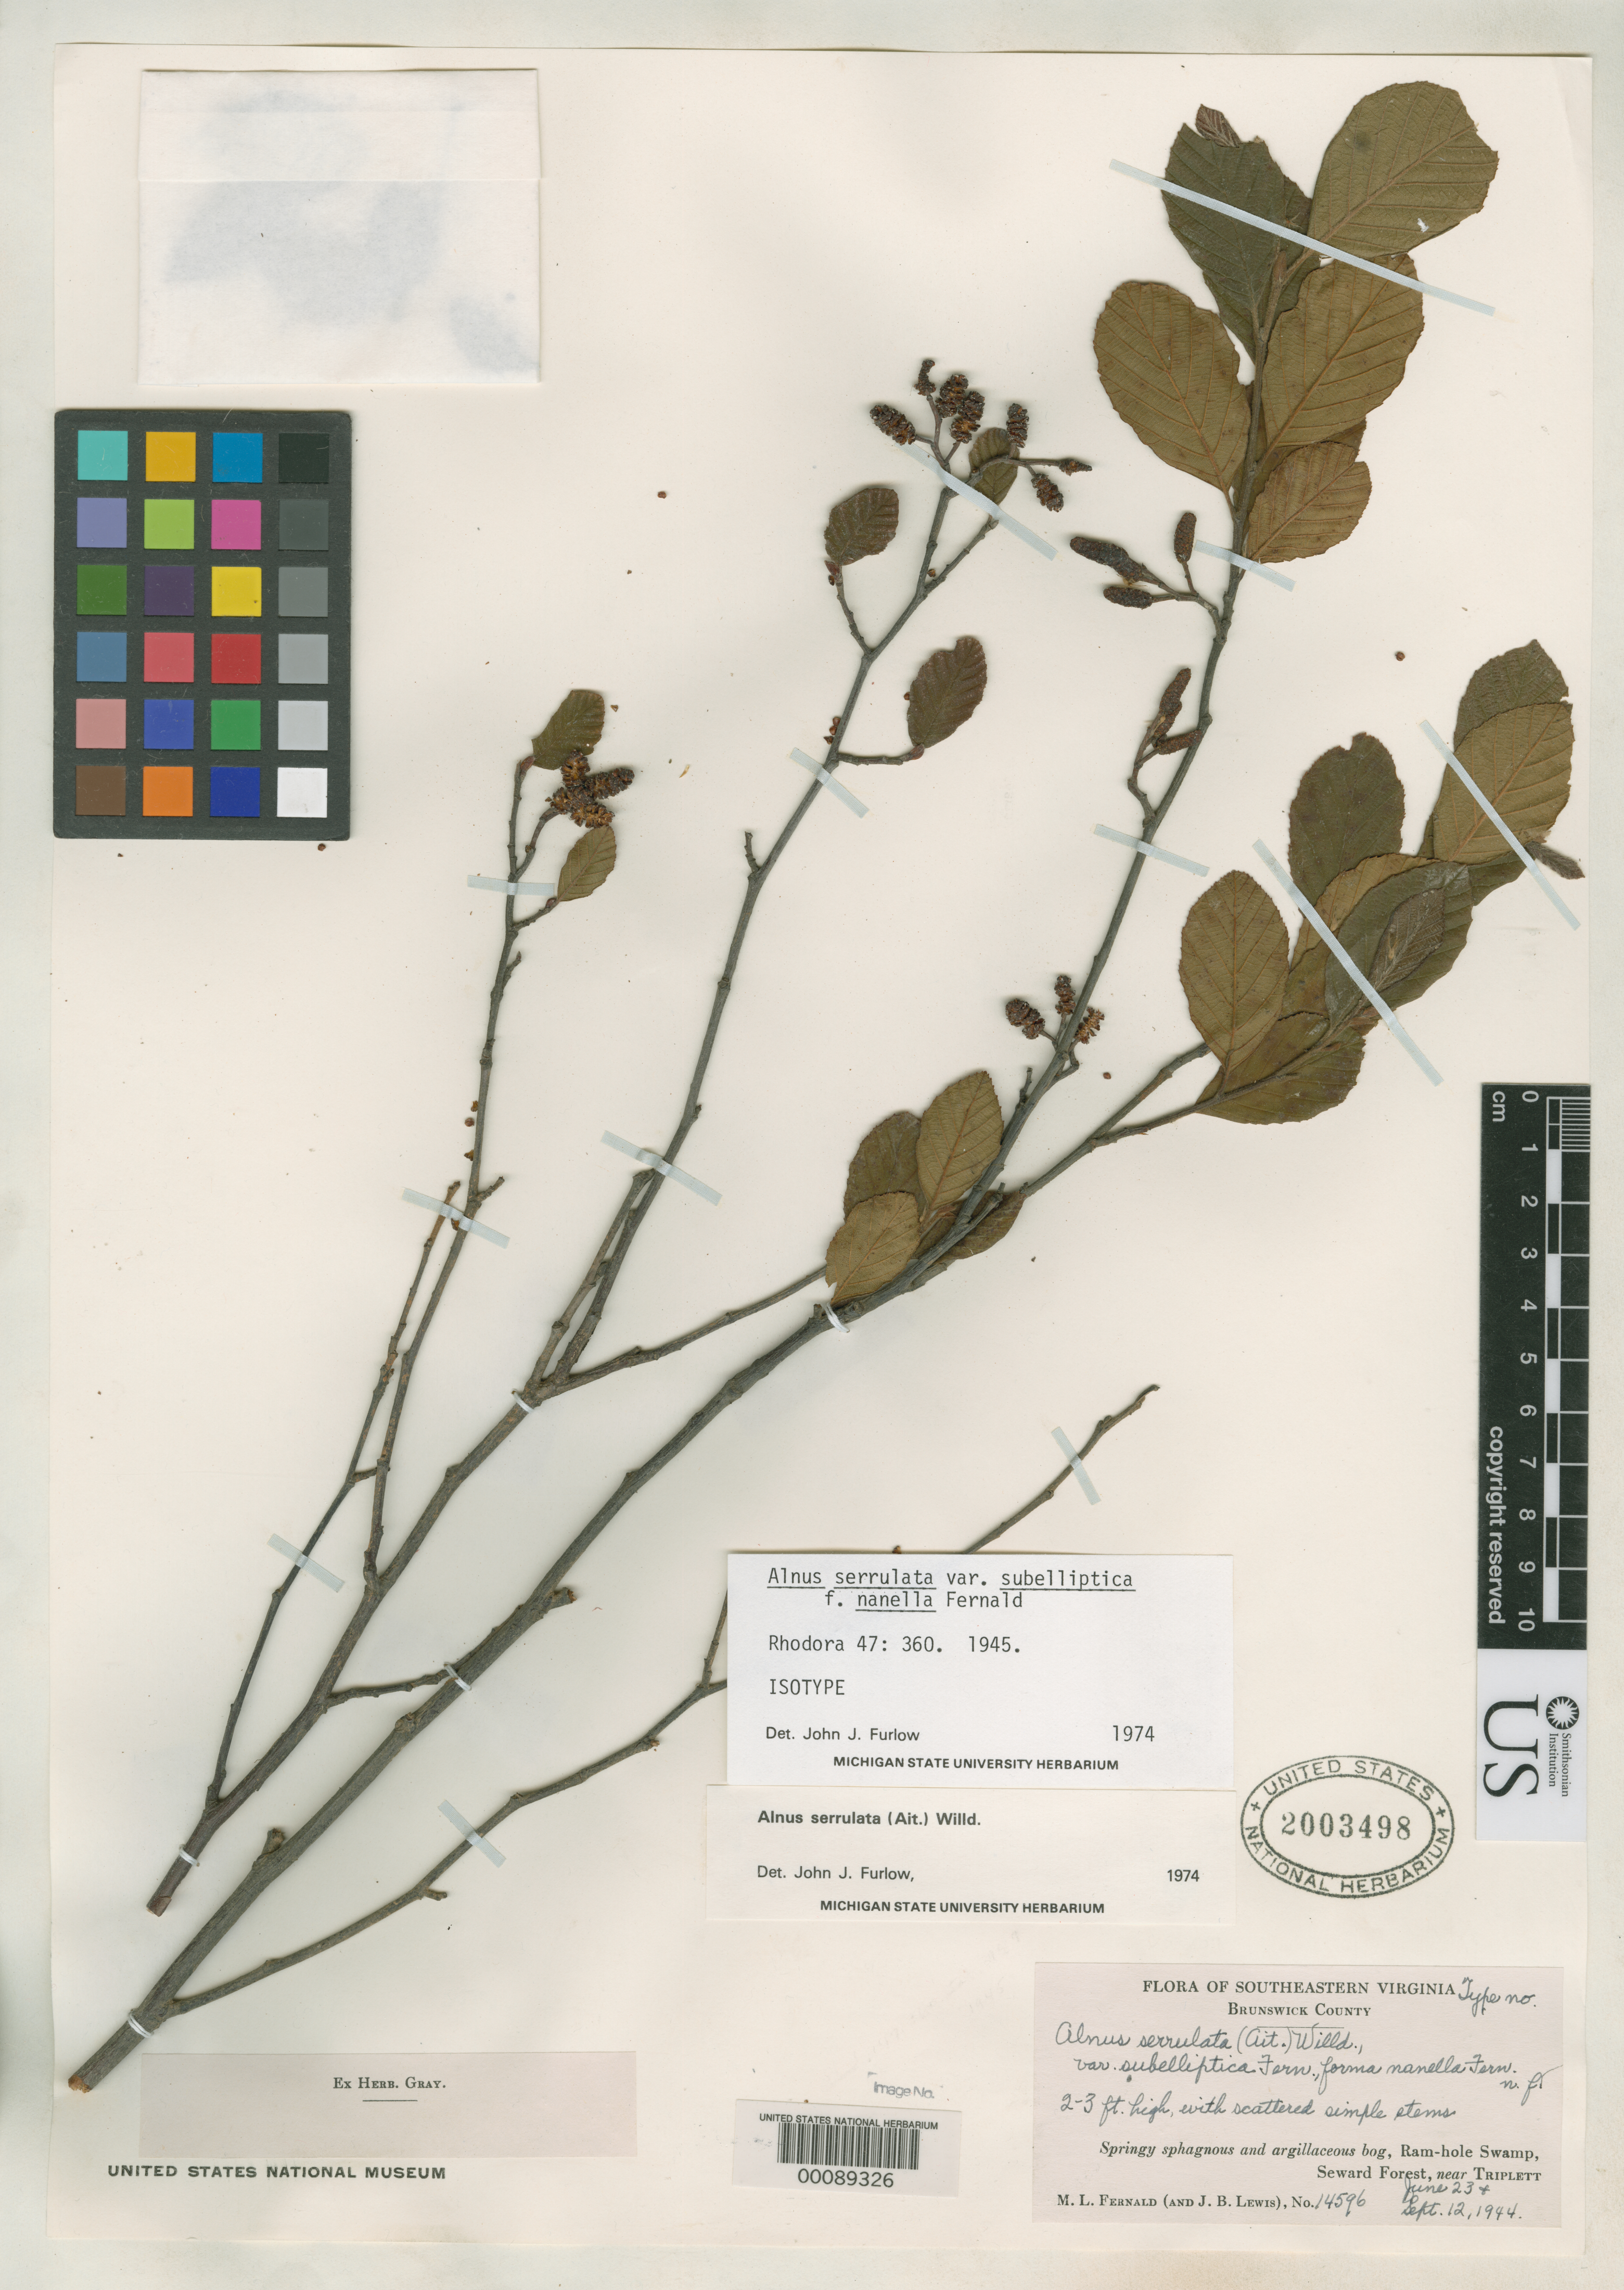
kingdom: Plantae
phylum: Tracheophyta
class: Magnoliopsida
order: Fagales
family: Betulaceae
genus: Alnus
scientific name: Alnus serrulata f. nanella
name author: Fernald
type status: Isotype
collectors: M. L. Fernald & J. B. Lewis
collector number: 14596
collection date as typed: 23 Jun 1944 to 12 Sep 1944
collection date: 1944-06-23/1944-09-12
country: United States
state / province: Virginia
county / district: Brunswick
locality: Ram-hole Swamp, Seward Forest, near Triplett.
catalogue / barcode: US 2003498